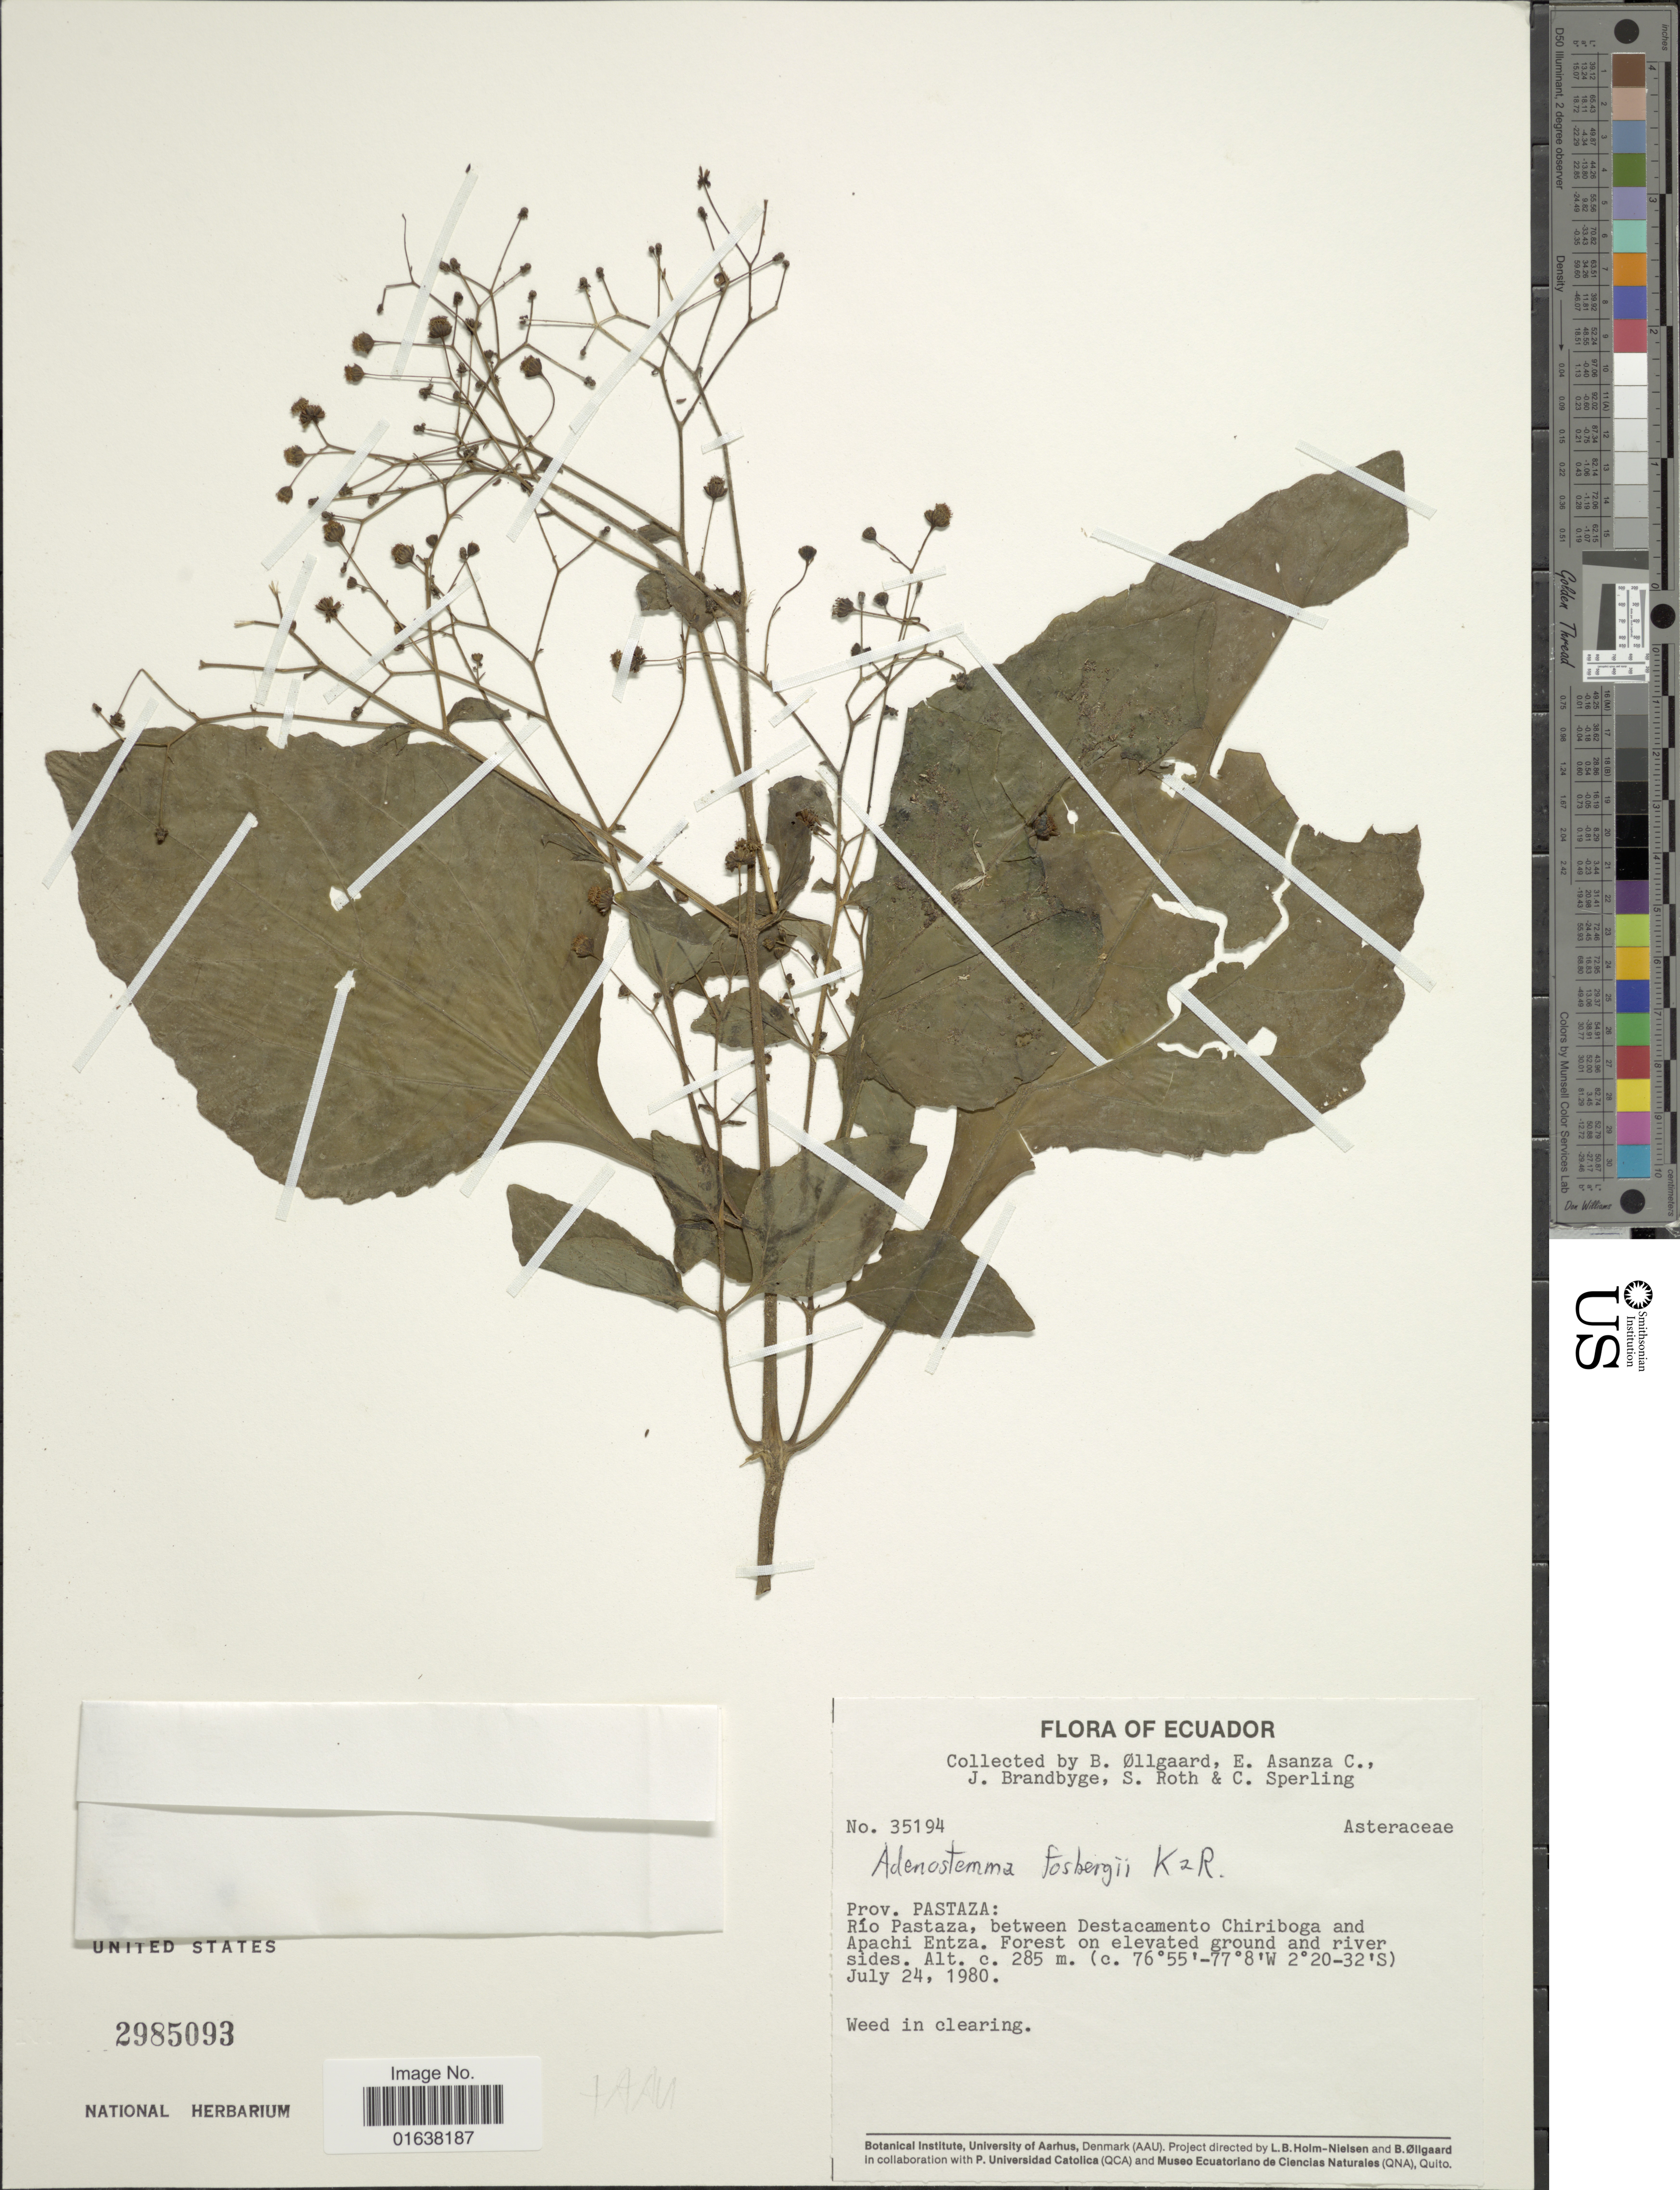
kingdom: Plantae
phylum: Tracheophyta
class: Magnoliopsida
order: Asterales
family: Asteraceae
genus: Adenostemma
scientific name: Adenostemma fosbergii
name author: R.M. King & H. Rob.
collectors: B. Øllgaard, E. Asanza, J. Brandbyge, S. Roth & C. Sperling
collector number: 35194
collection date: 1980-07-24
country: Ecuador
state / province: Pastaza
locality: Rio Pastaza, between Destacamento Chiriboga and Apachi Entza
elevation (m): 285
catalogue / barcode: US 2985093